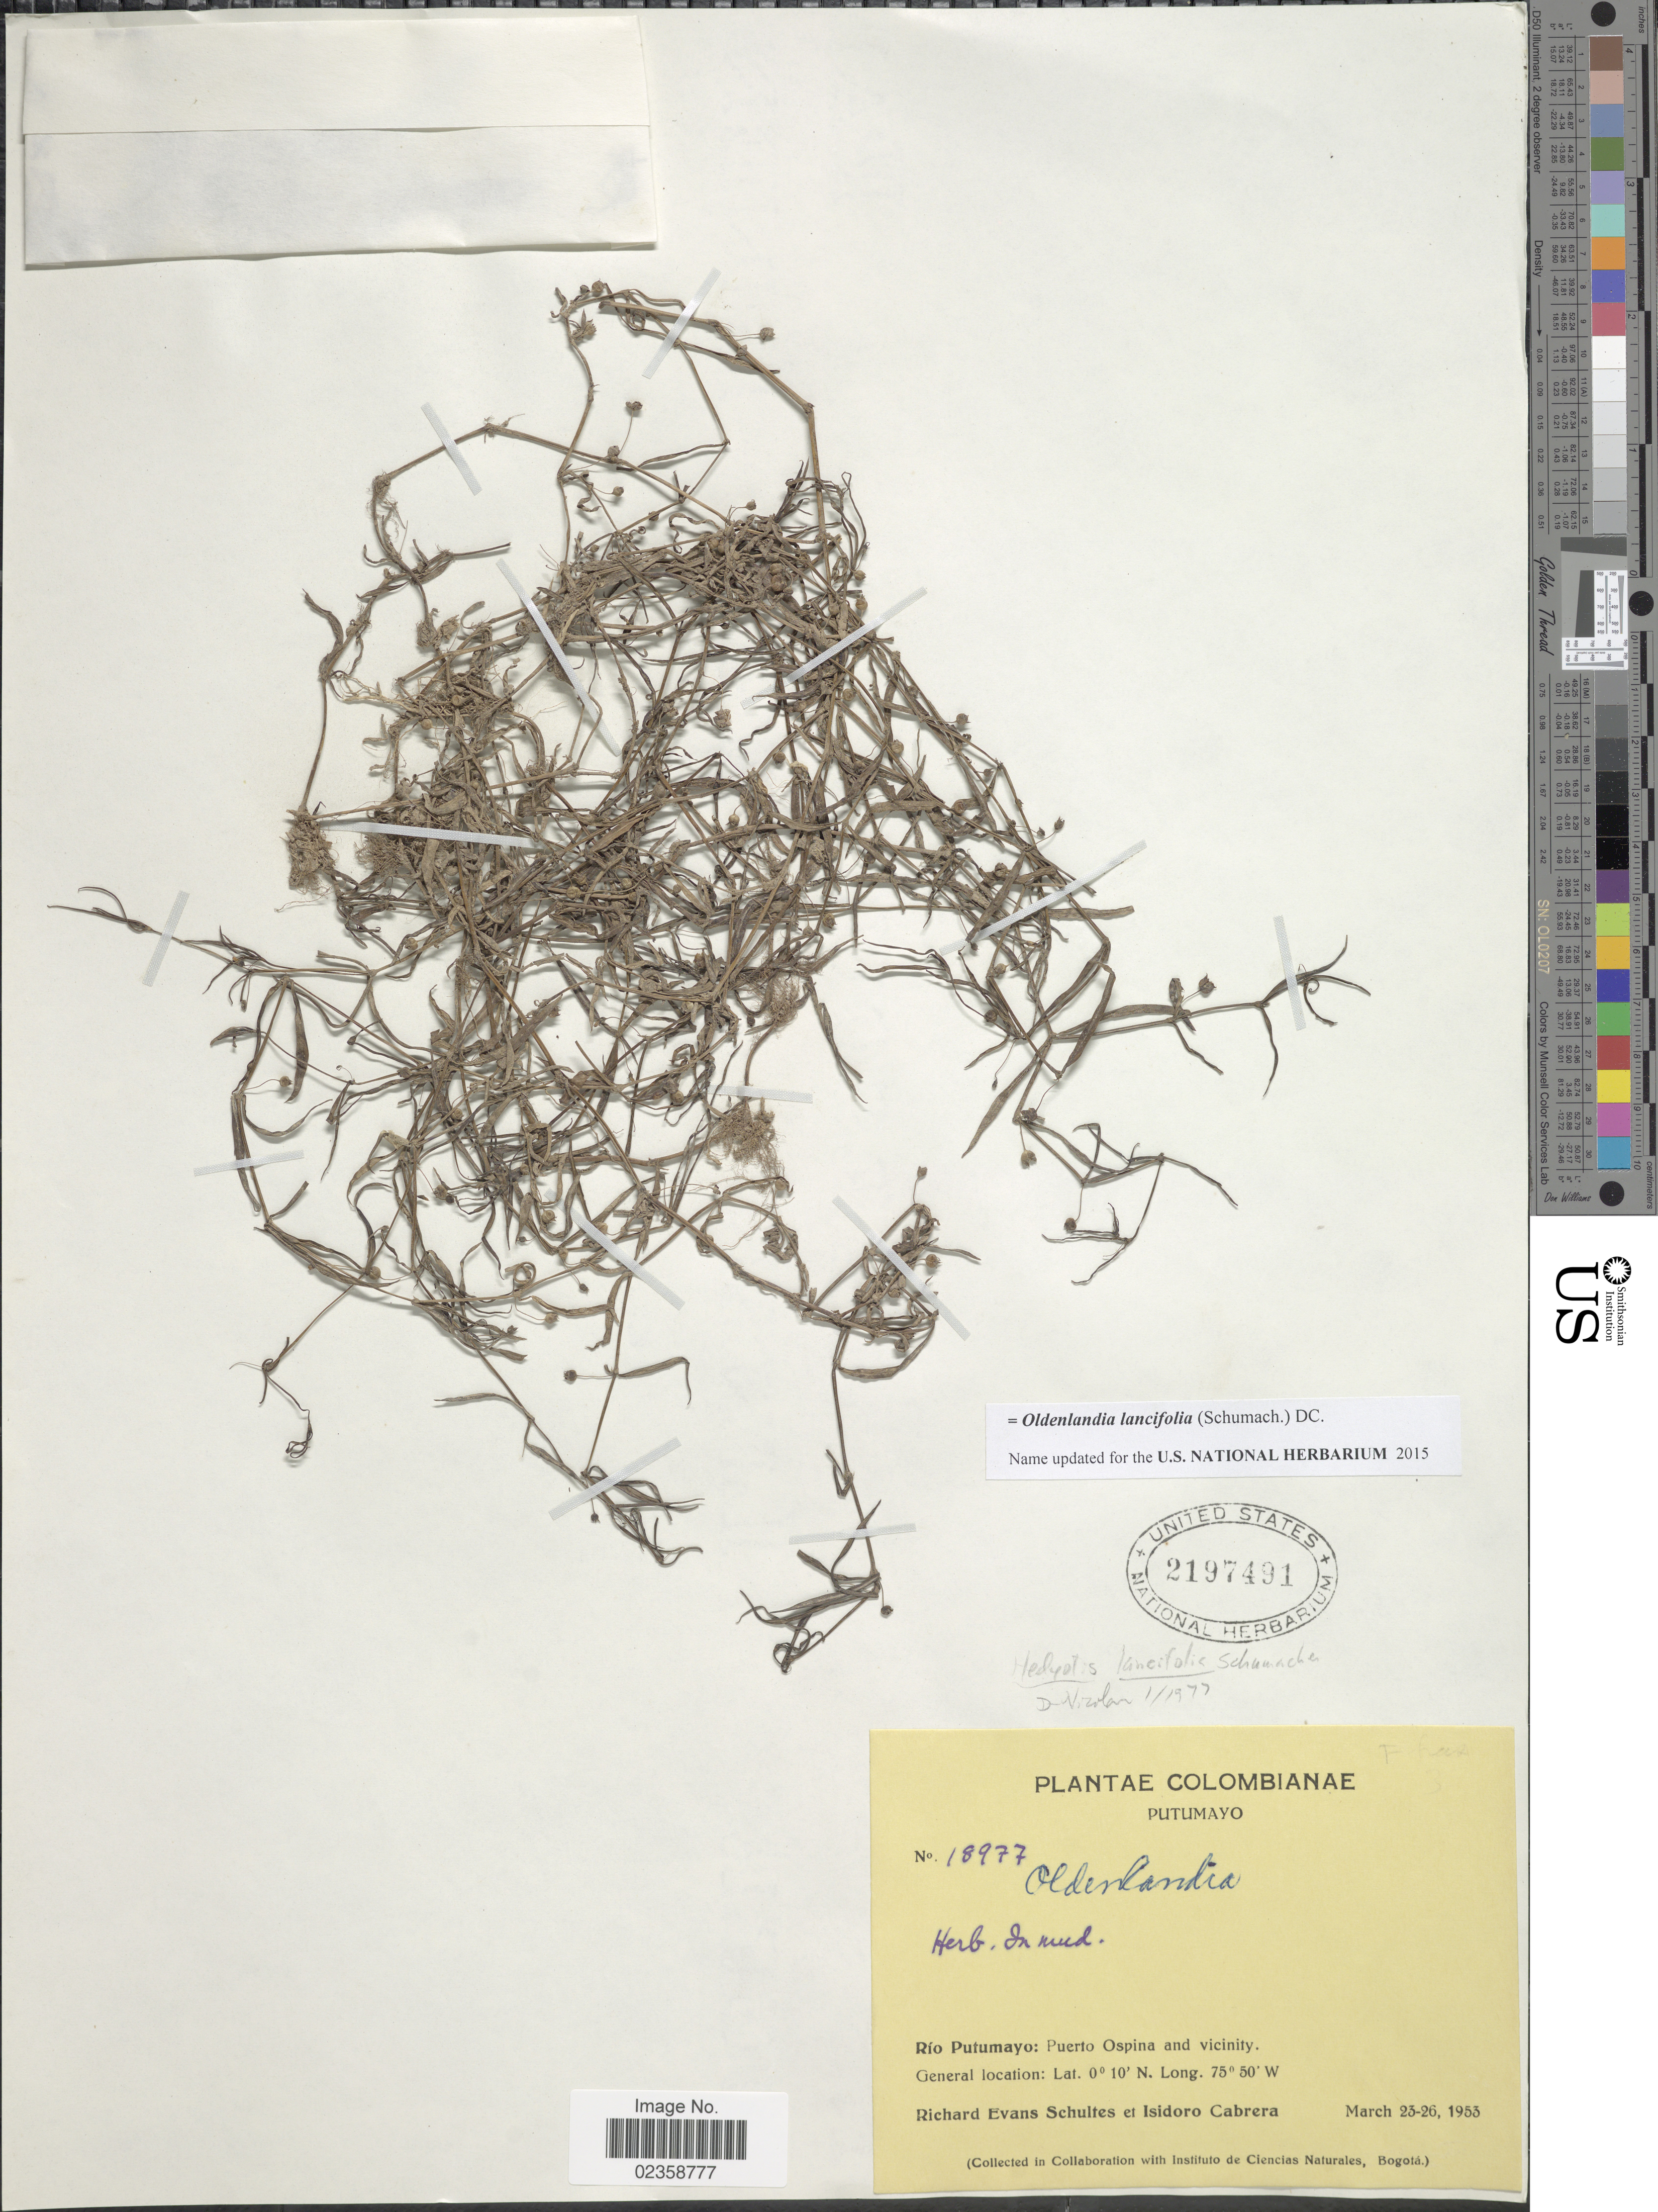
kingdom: Plantae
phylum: Tracheophyta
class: Magnoliopsida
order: Gentianales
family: Rubiaceae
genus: Oldenlandia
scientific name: Oldenlandia lancifolia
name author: (Schumach.) DC.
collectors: R. E. Schultes & I. Cabrera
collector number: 18977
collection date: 1953-03-23/1953-03-26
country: Colombia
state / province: Putumayo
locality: Colombianae. Rio Putumayo: Puerto Ospina and vicinity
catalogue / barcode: US 2197491